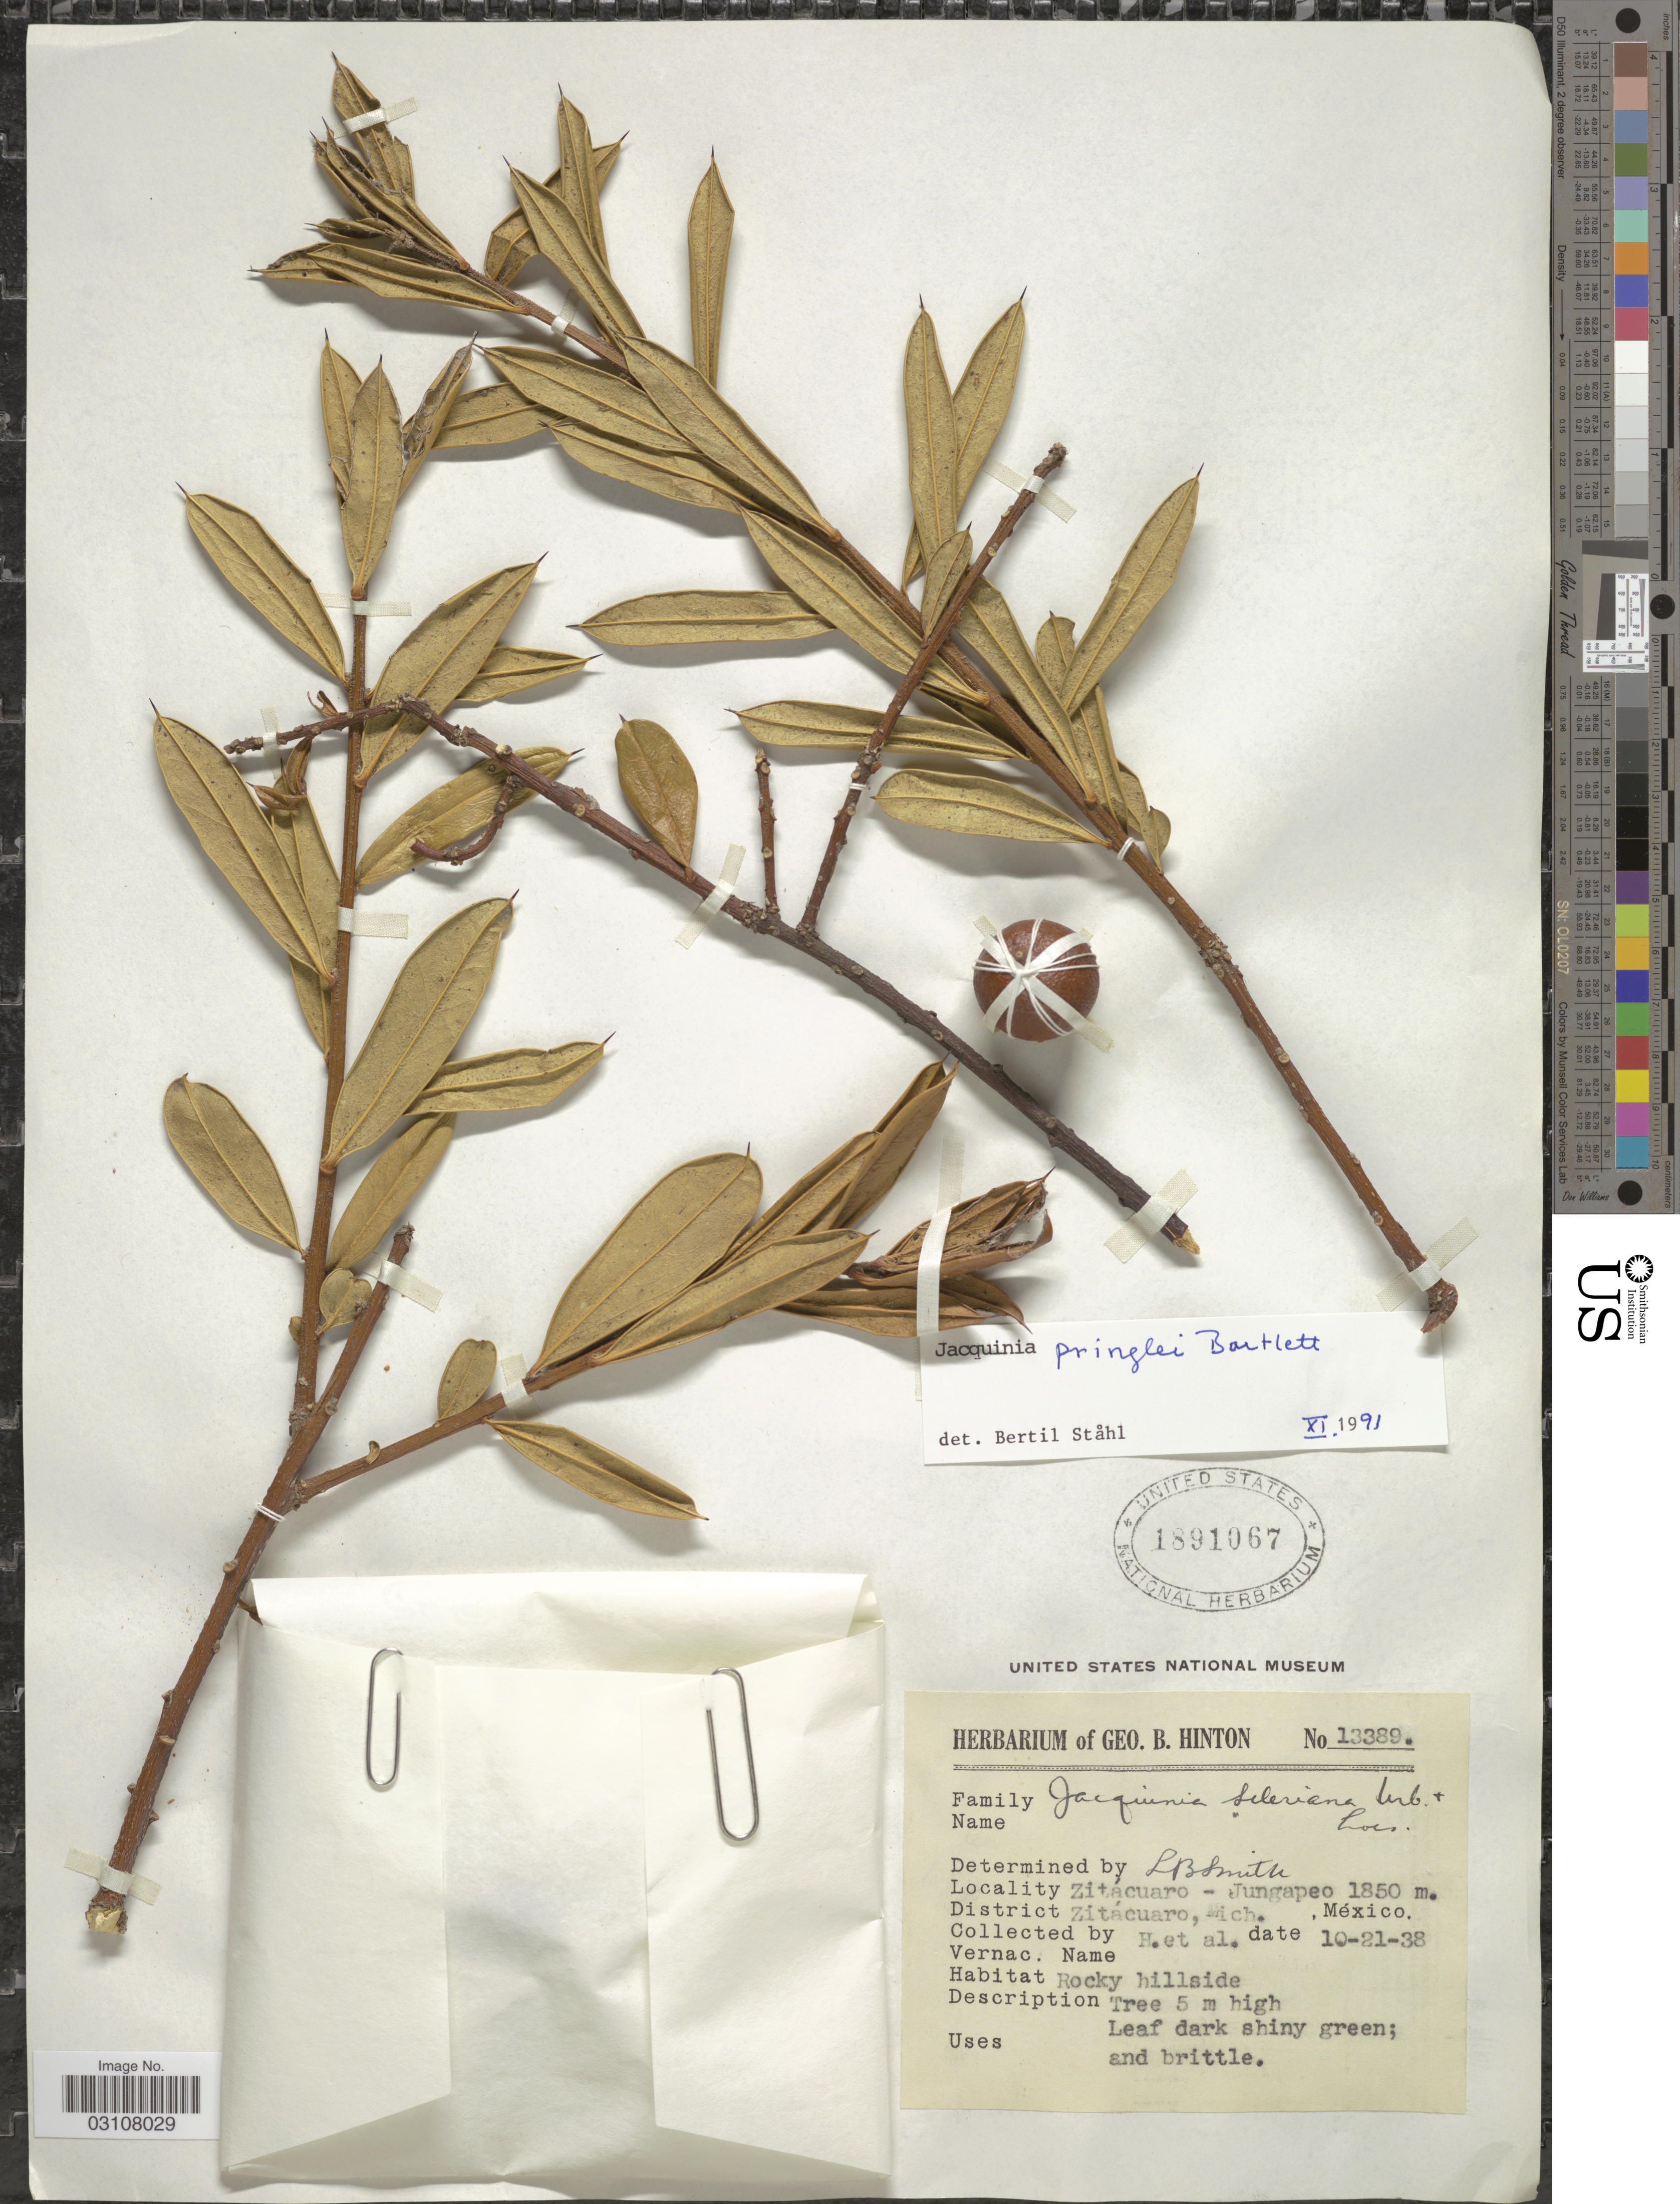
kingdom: Plantae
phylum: Tracheophyta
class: Magnoliopsida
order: Ericales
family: Primulaceae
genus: Jacquinia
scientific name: Jacquinia pringlei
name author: Bartlett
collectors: G. B. Hinton & et al.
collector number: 13389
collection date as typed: Transcribed d/m/y: 21/10/38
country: Mexico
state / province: Michoacán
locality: Zitacuaro - Jungapeo. District Zitácuaro.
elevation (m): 1850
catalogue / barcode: US 1891067